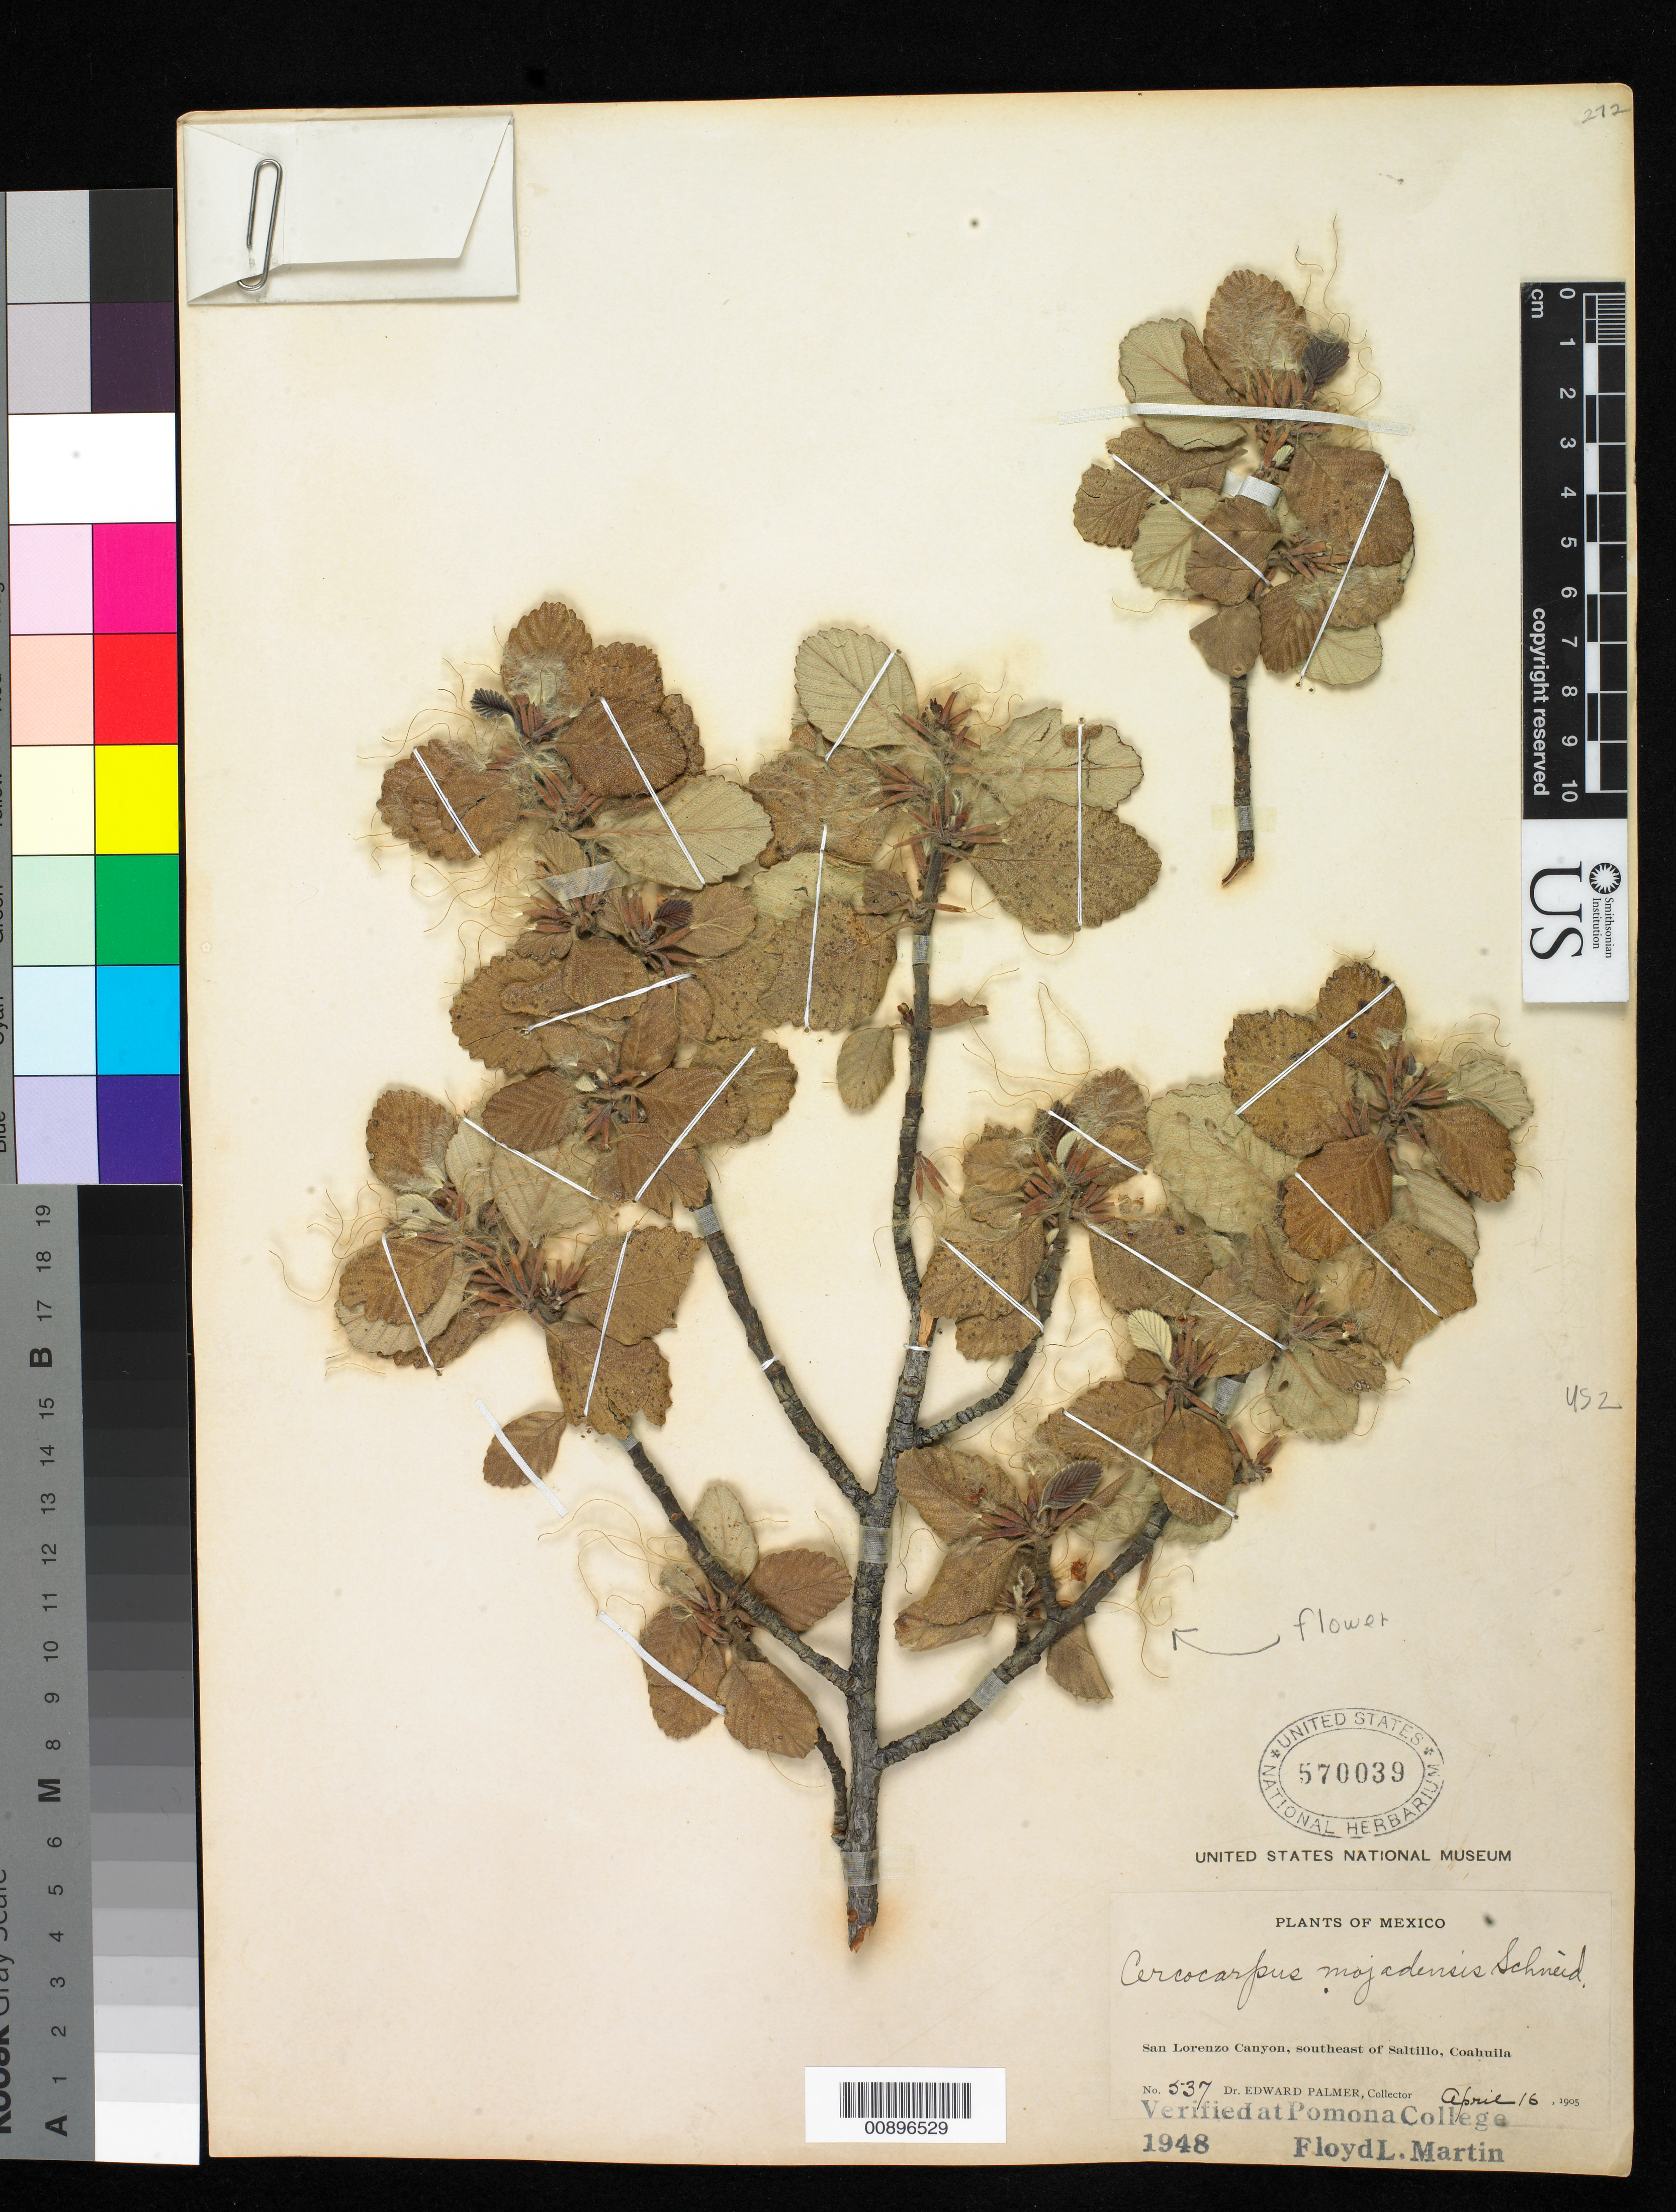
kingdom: Plantae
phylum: Tracheophyta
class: Magnoliopsida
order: Rosales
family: Rosaceae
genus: Cercocarpus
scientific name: Cercocarpus mojadensis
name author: C.K. Schneid.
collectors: E. Palmer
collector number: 537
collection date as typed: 16 Apr 1905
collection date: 1905-04-16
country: Mexico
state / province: Coahuila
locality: San Lorenzo Canyon, southeast of Saltillo, Coahuila.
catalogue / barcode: US 570039